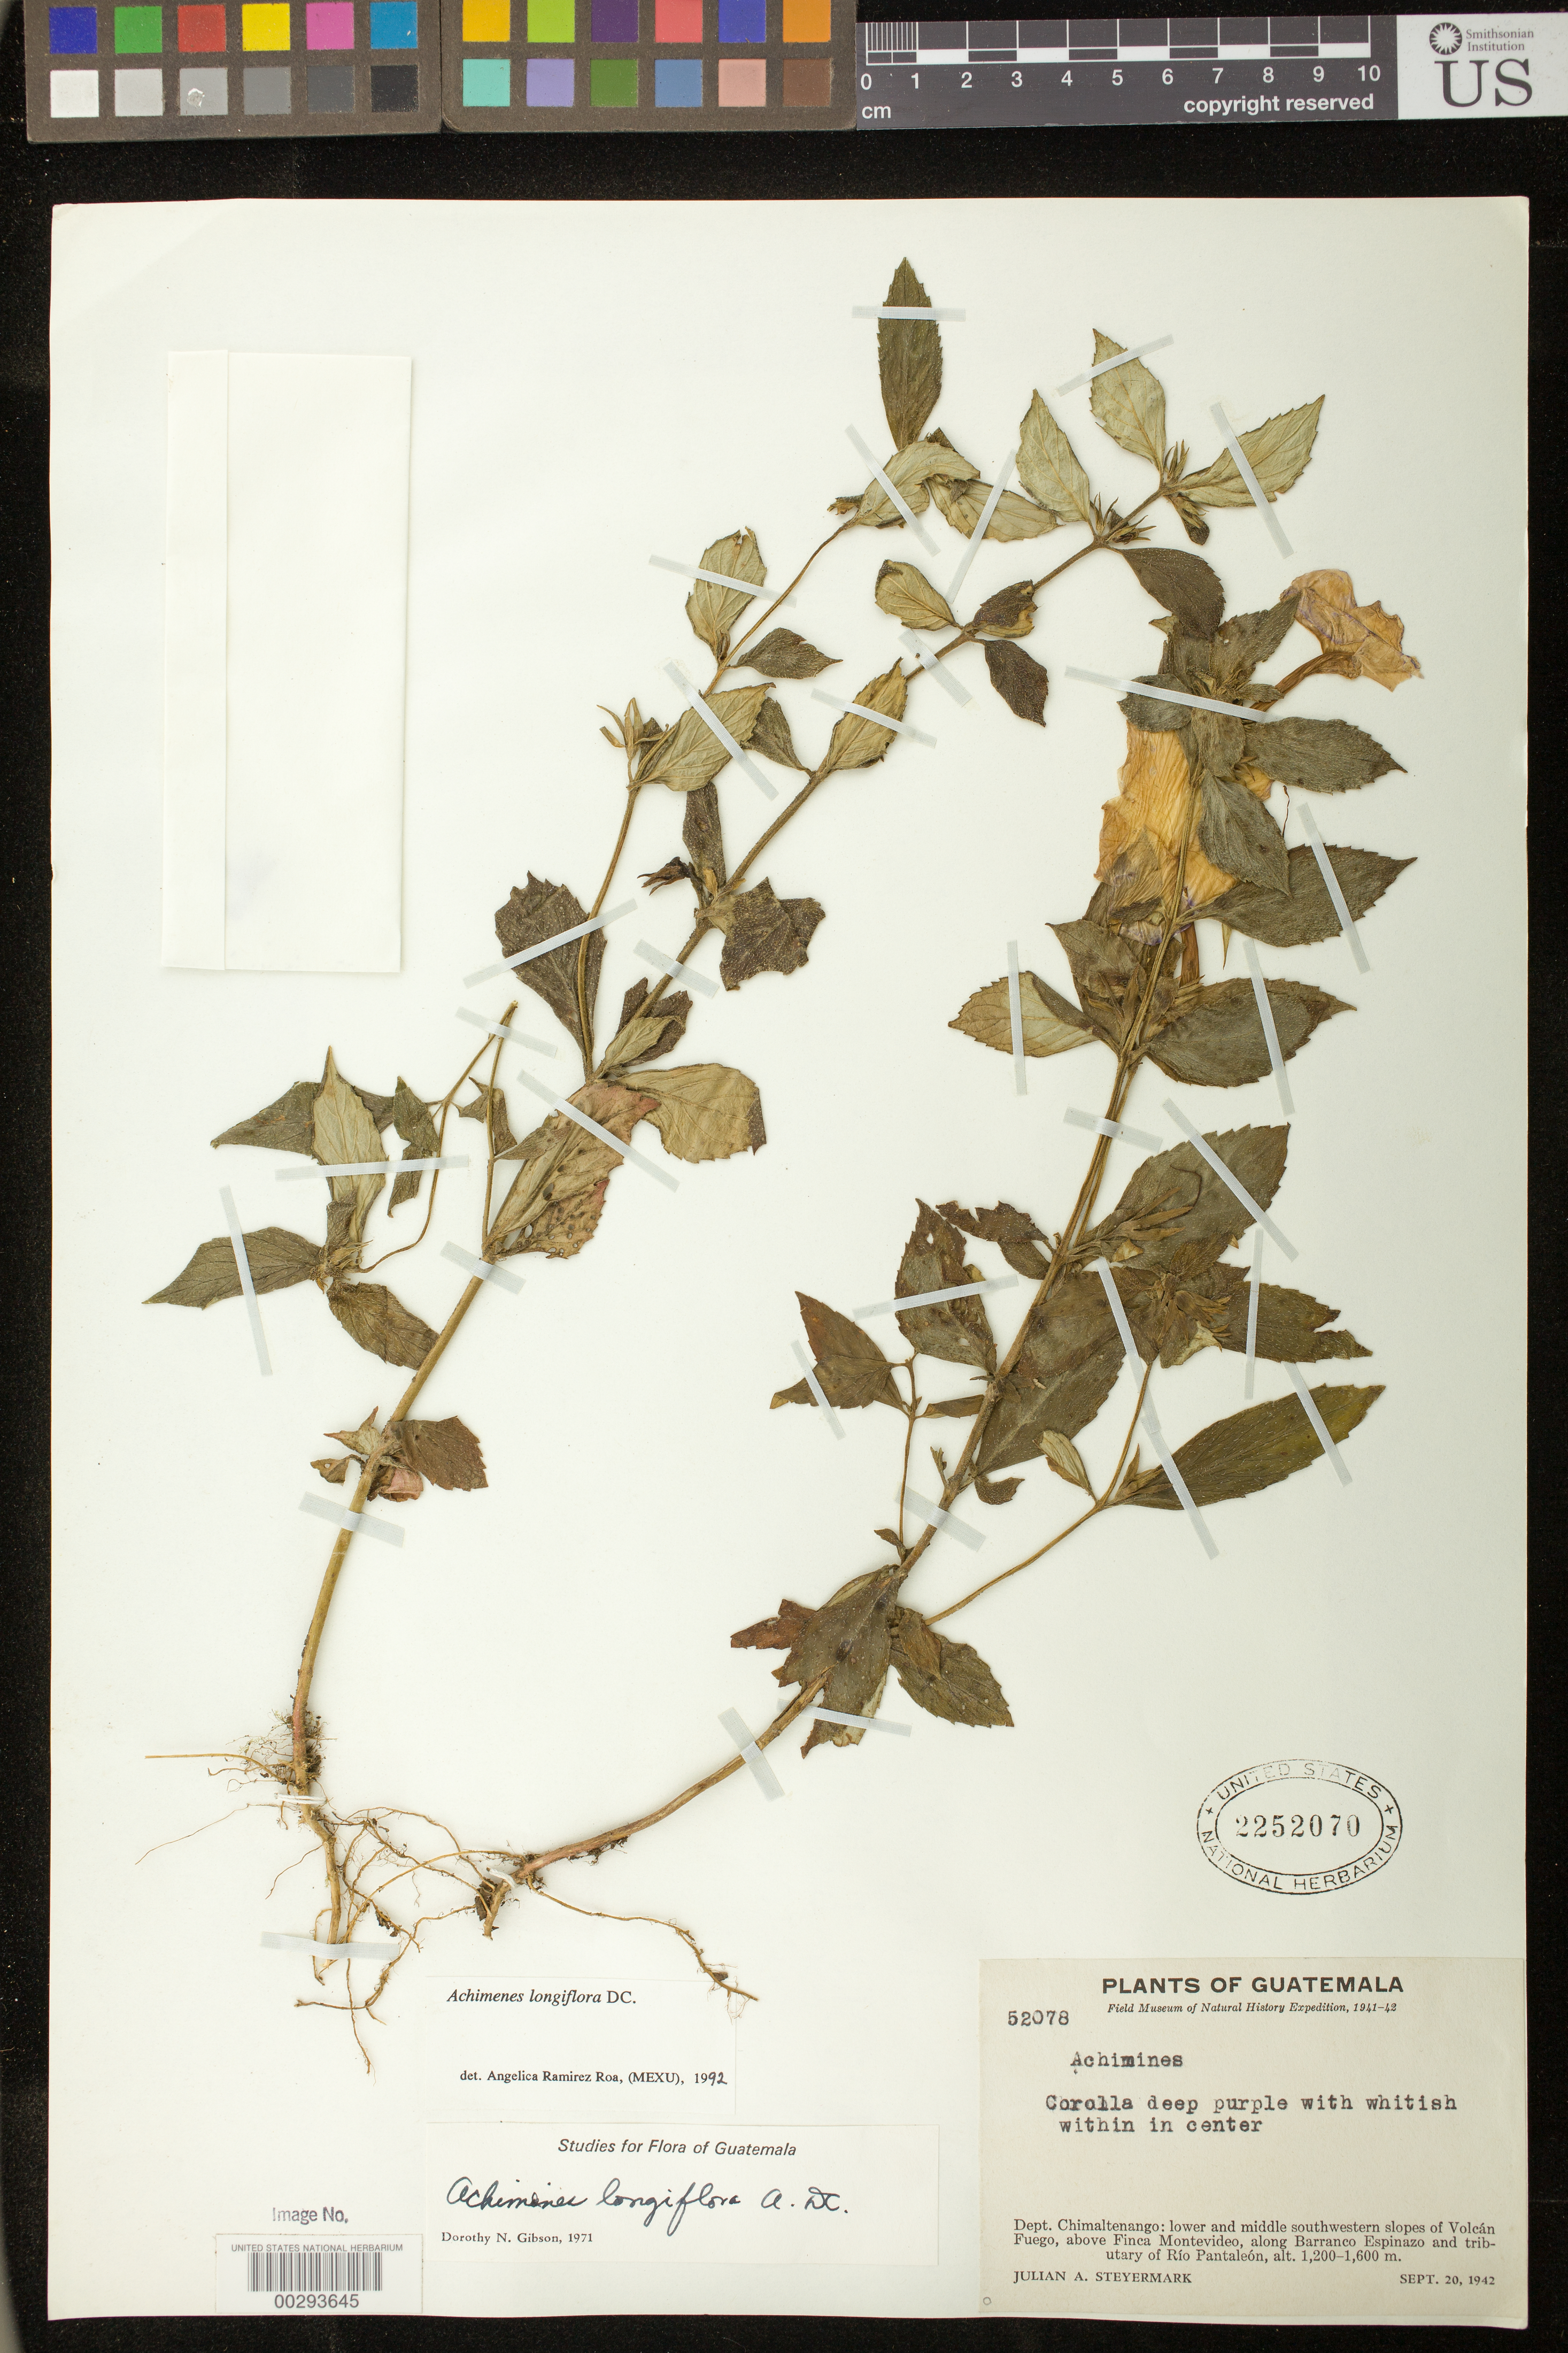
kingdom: Plantae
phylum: Tracheophyta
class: Magnoliopsida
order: Lamiales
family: Gesneriaceae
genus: Achimenes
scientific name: Achimenes longiflora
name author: DC.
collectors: J. Steyermark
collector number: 52078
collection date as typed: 20 Sep 1942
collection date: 1942-09-20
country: Guatemala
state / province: Chimaltenango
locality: Lower + middle southwestern slopes of Volcan Fuego, above Finca Montevideo, alongbarranco Espinazo + trib of Rio Pantaleon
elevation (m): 1200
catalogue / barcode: US 2252070